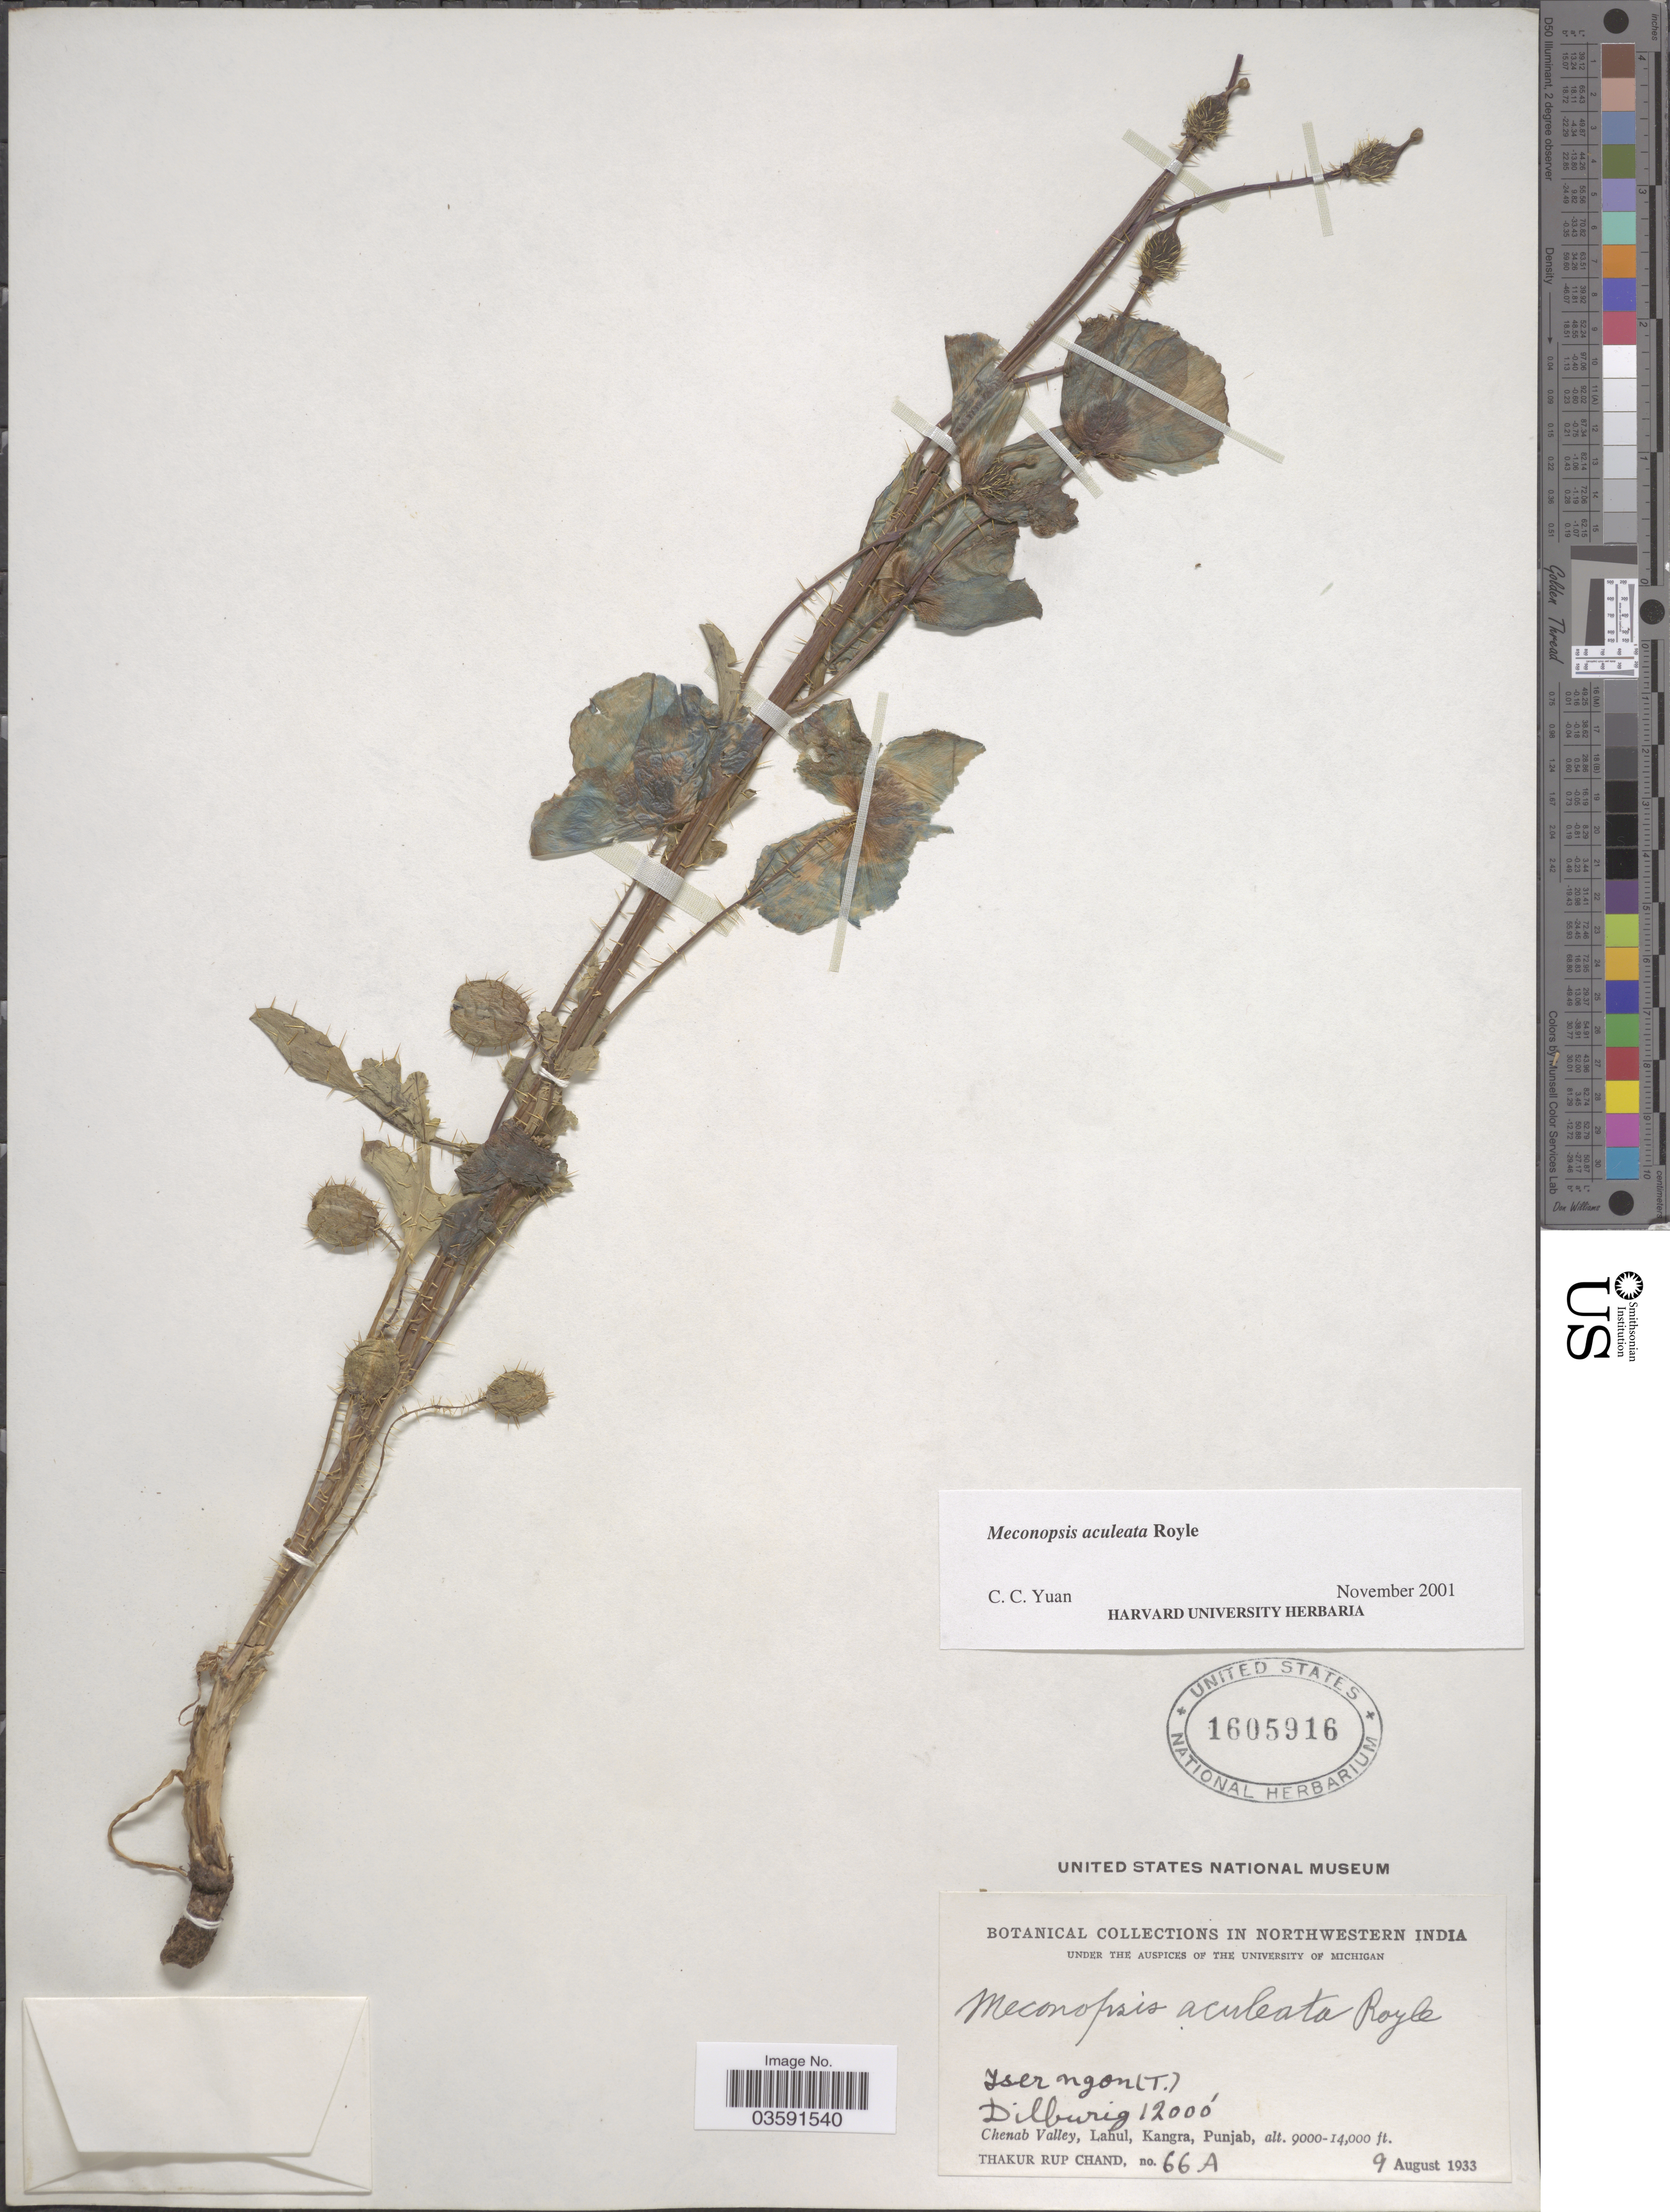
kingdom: Plantae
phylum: Tracheophyta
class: Magnoliopsida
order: Ranunculales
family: Papaveraceae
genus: Meconopsis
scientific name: Meconopsis aculeata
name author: Royle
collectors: T. R. Chand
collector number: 66A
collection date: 1933-08-09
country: India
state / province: Punjab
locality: Northwestern India. Dilburig. Chenab Valley, Lahul, Kangra.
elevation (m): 3658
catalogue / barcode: US 1605916